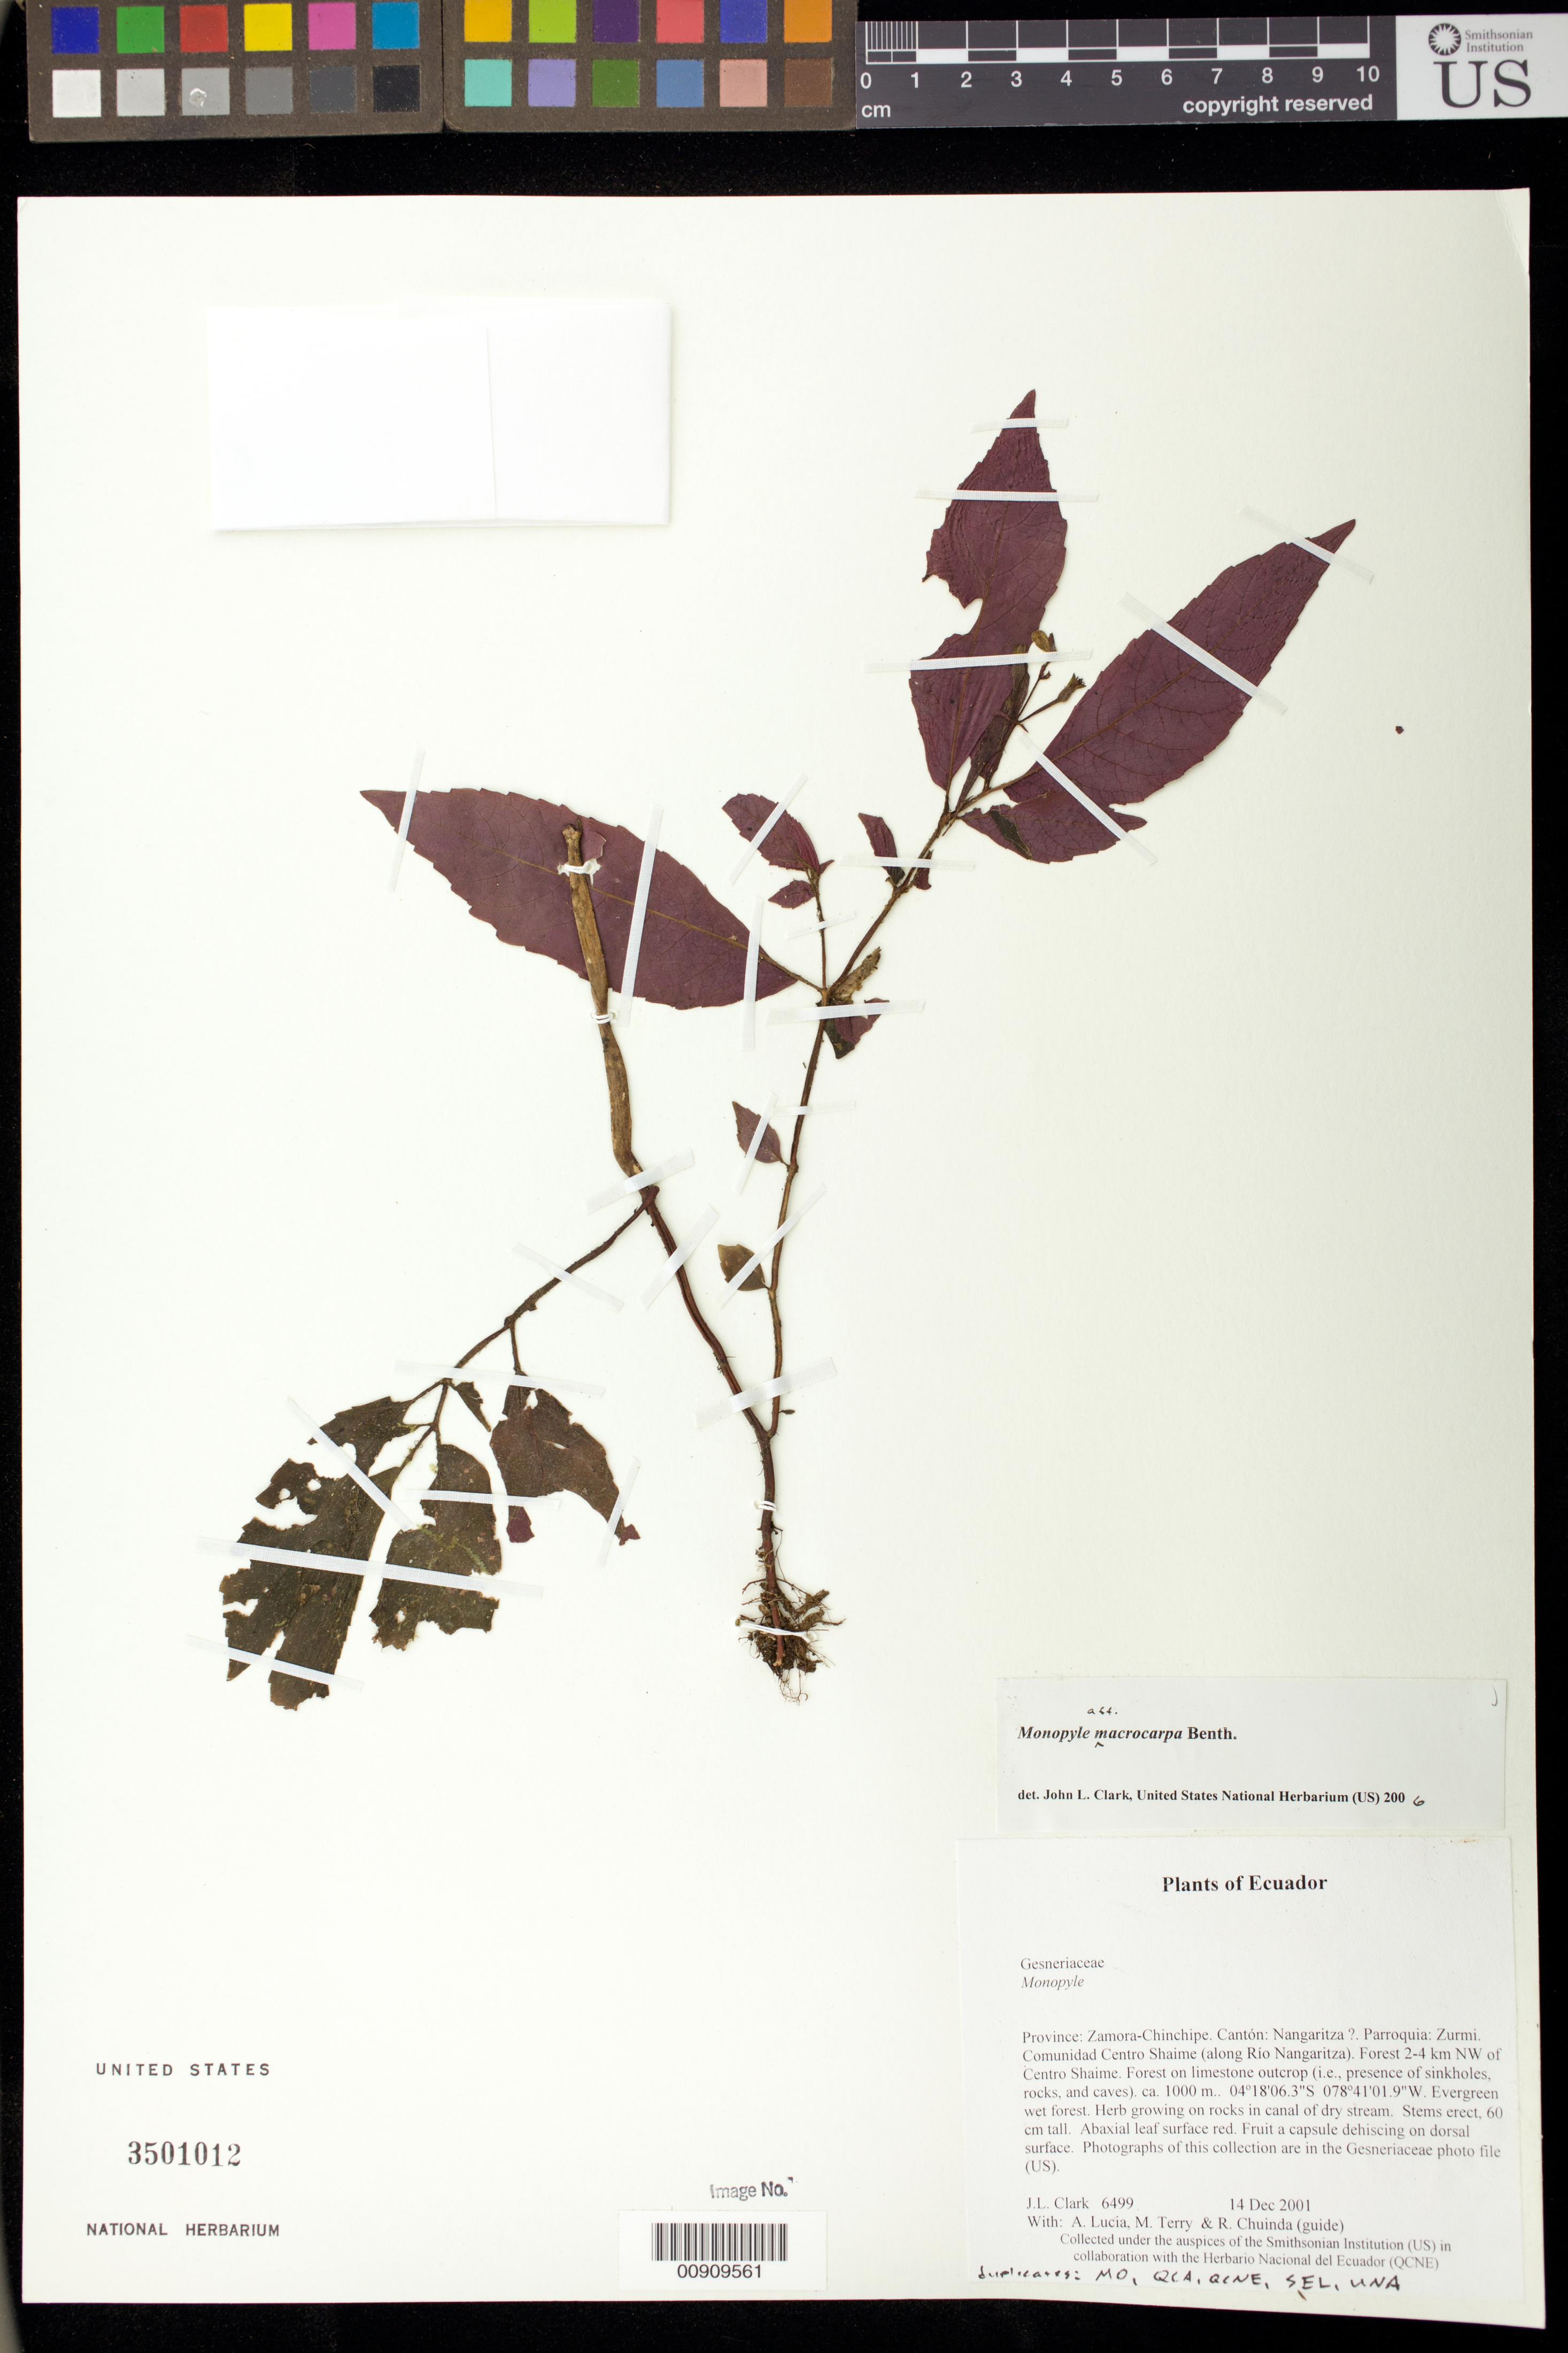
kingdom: Plantae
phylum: Tracheophyta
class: Magnoliopsida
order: Lamiales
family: Gesneriaceae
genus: Monopyle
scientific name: Monopyle macrocarpa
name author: Benth.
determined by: Clark, J. L., (SEL), The Marie Selby Botanical Garden (UNITED STATES)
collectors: J. L. Clark, A. Lucia, M. Terry & R. Chuinda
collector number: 6499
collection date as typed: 14 Dec 2001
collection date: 2001-12-14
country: Ecuador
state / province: Zamora-Chinchipe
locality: Nangaritza. Parroquia: Zurmi. Comunidad Centro Shaime (along Río Nangaritza). Forest 2-4 km NW of Centro Shaime. Forest on limestone outcrop (i.e., presence of sinkholes, rocks, and caves).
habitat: Evergreen wet forest.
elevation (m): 1000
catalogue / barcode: US 3501012